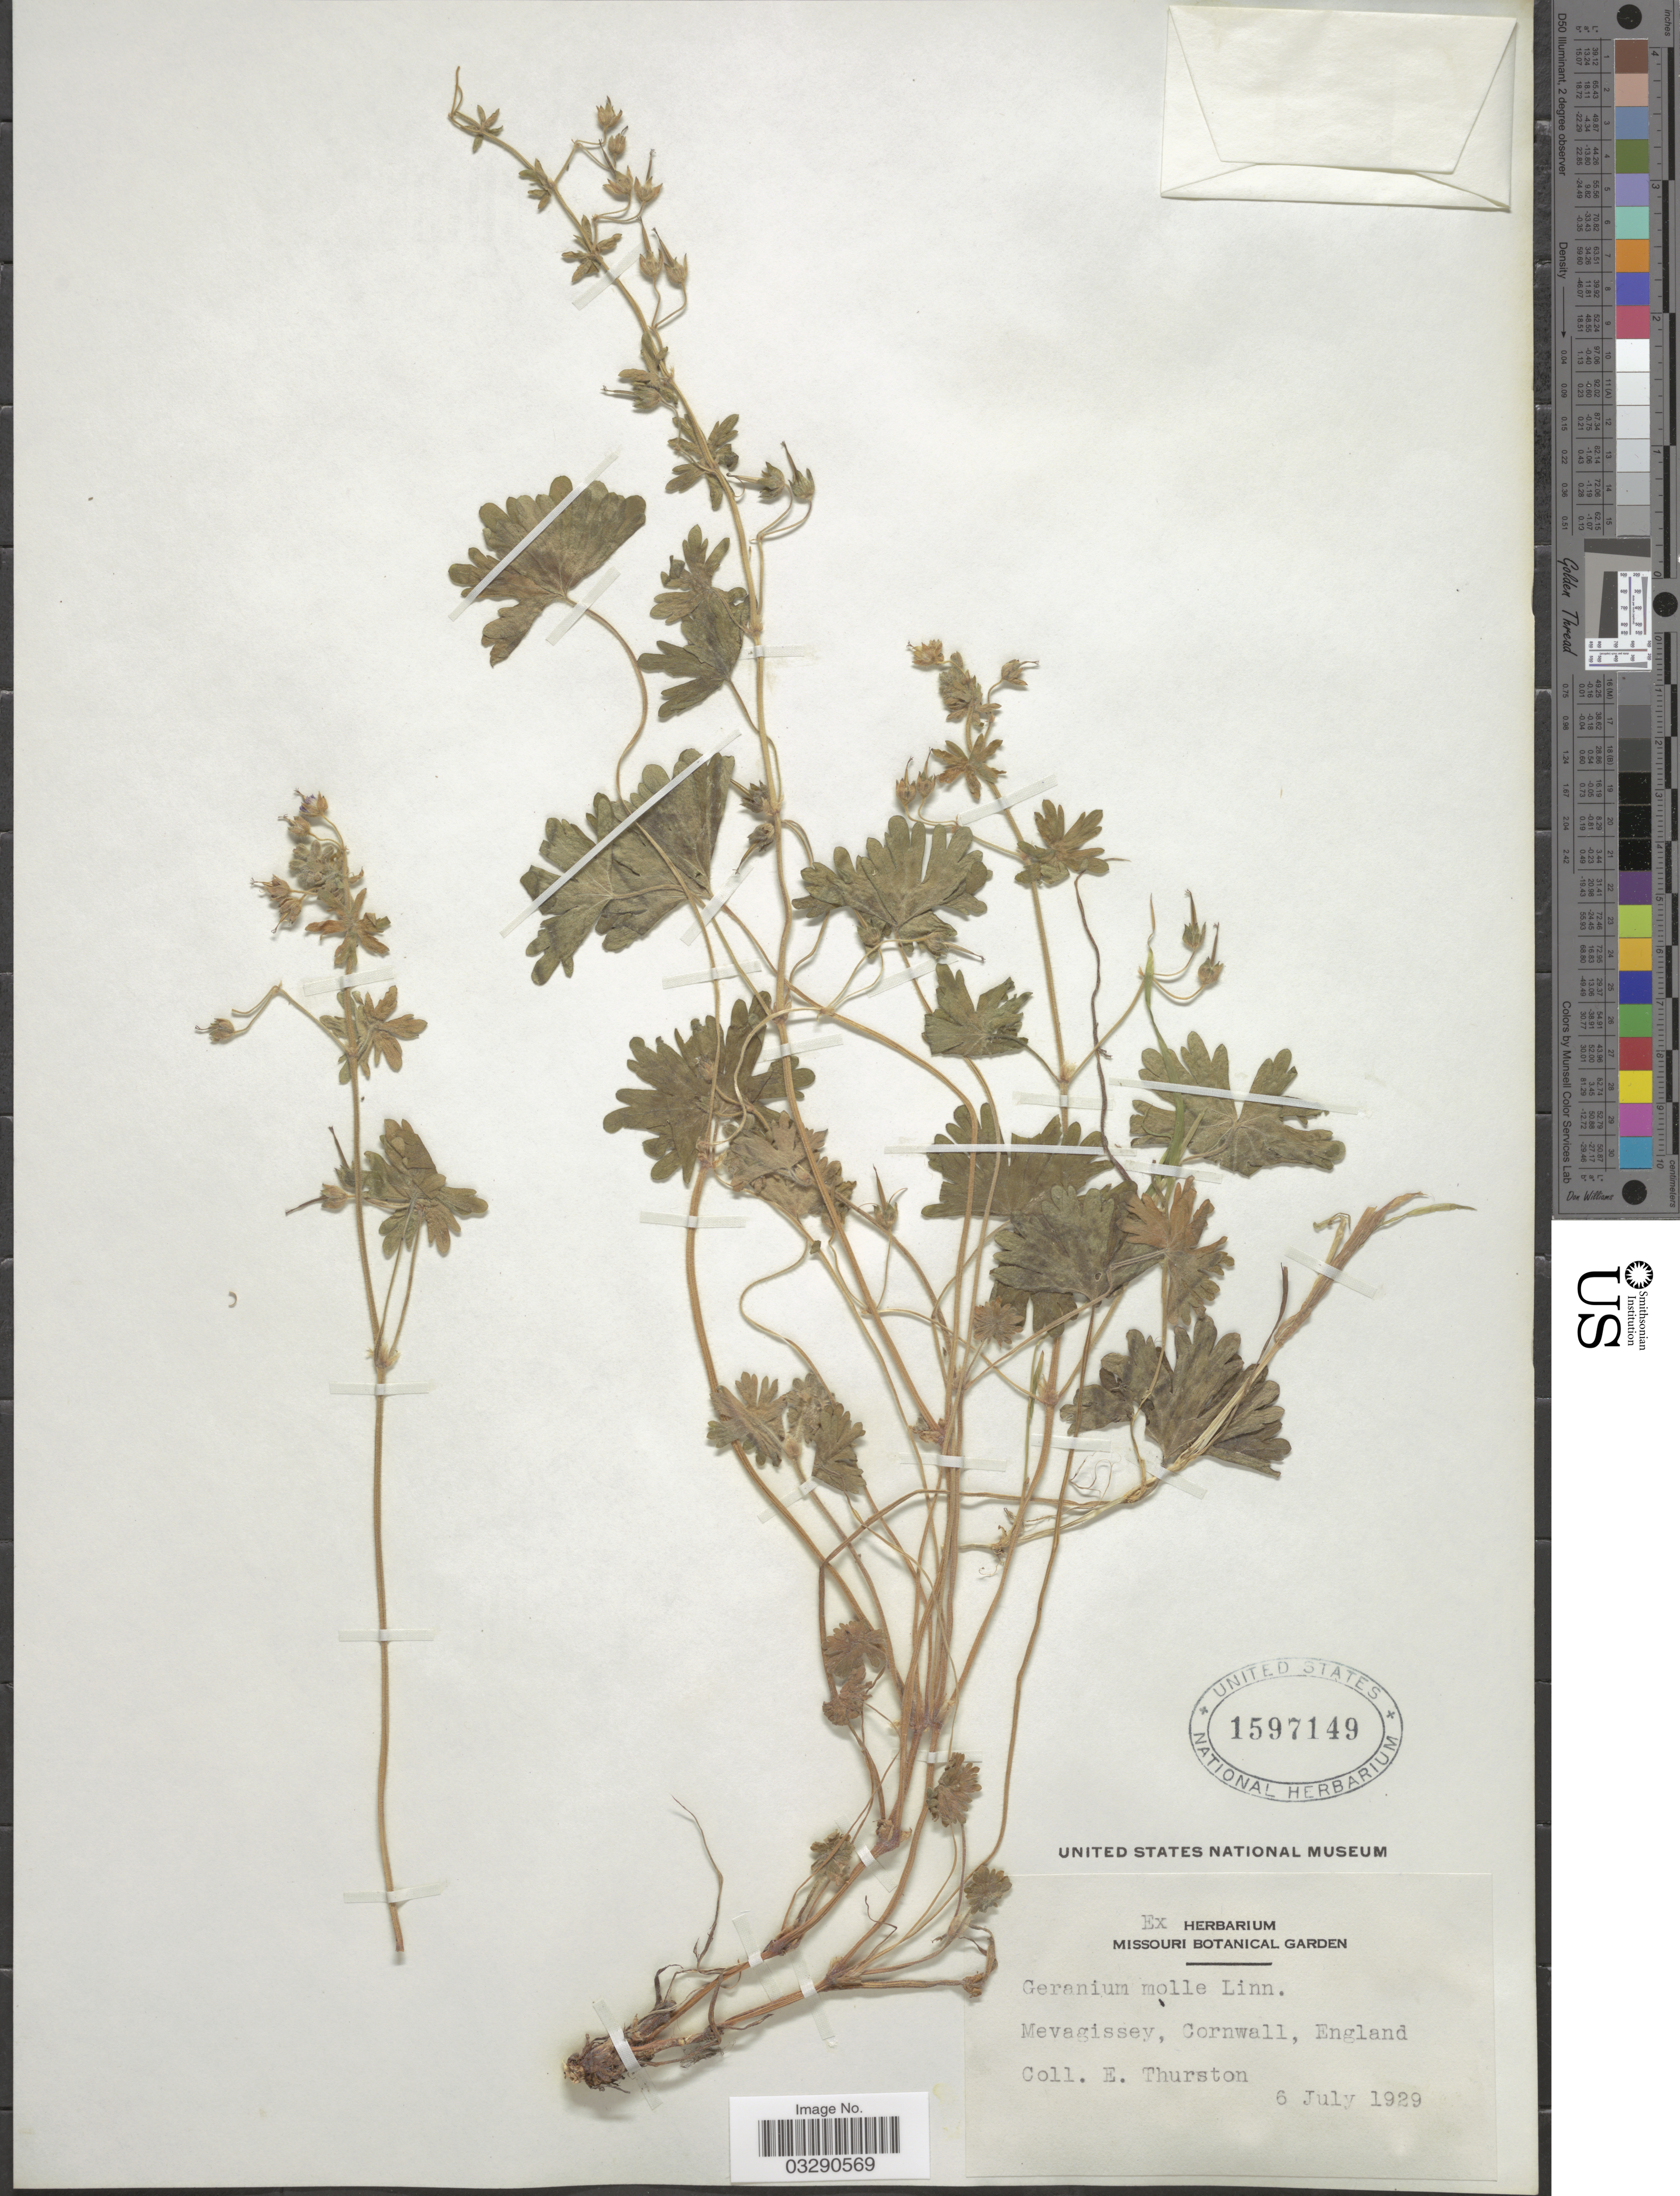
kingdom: Plantae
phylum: Tracheophyta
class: Magnoliopsida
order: Geraniales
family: Geraniaceae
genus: Geranium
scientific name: Geranium molle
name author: L.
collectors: E. Thurston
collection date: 1929-07-06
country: United Kingdom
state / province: England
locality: Mevagissey, Cornwall.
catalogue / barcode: US 1597149